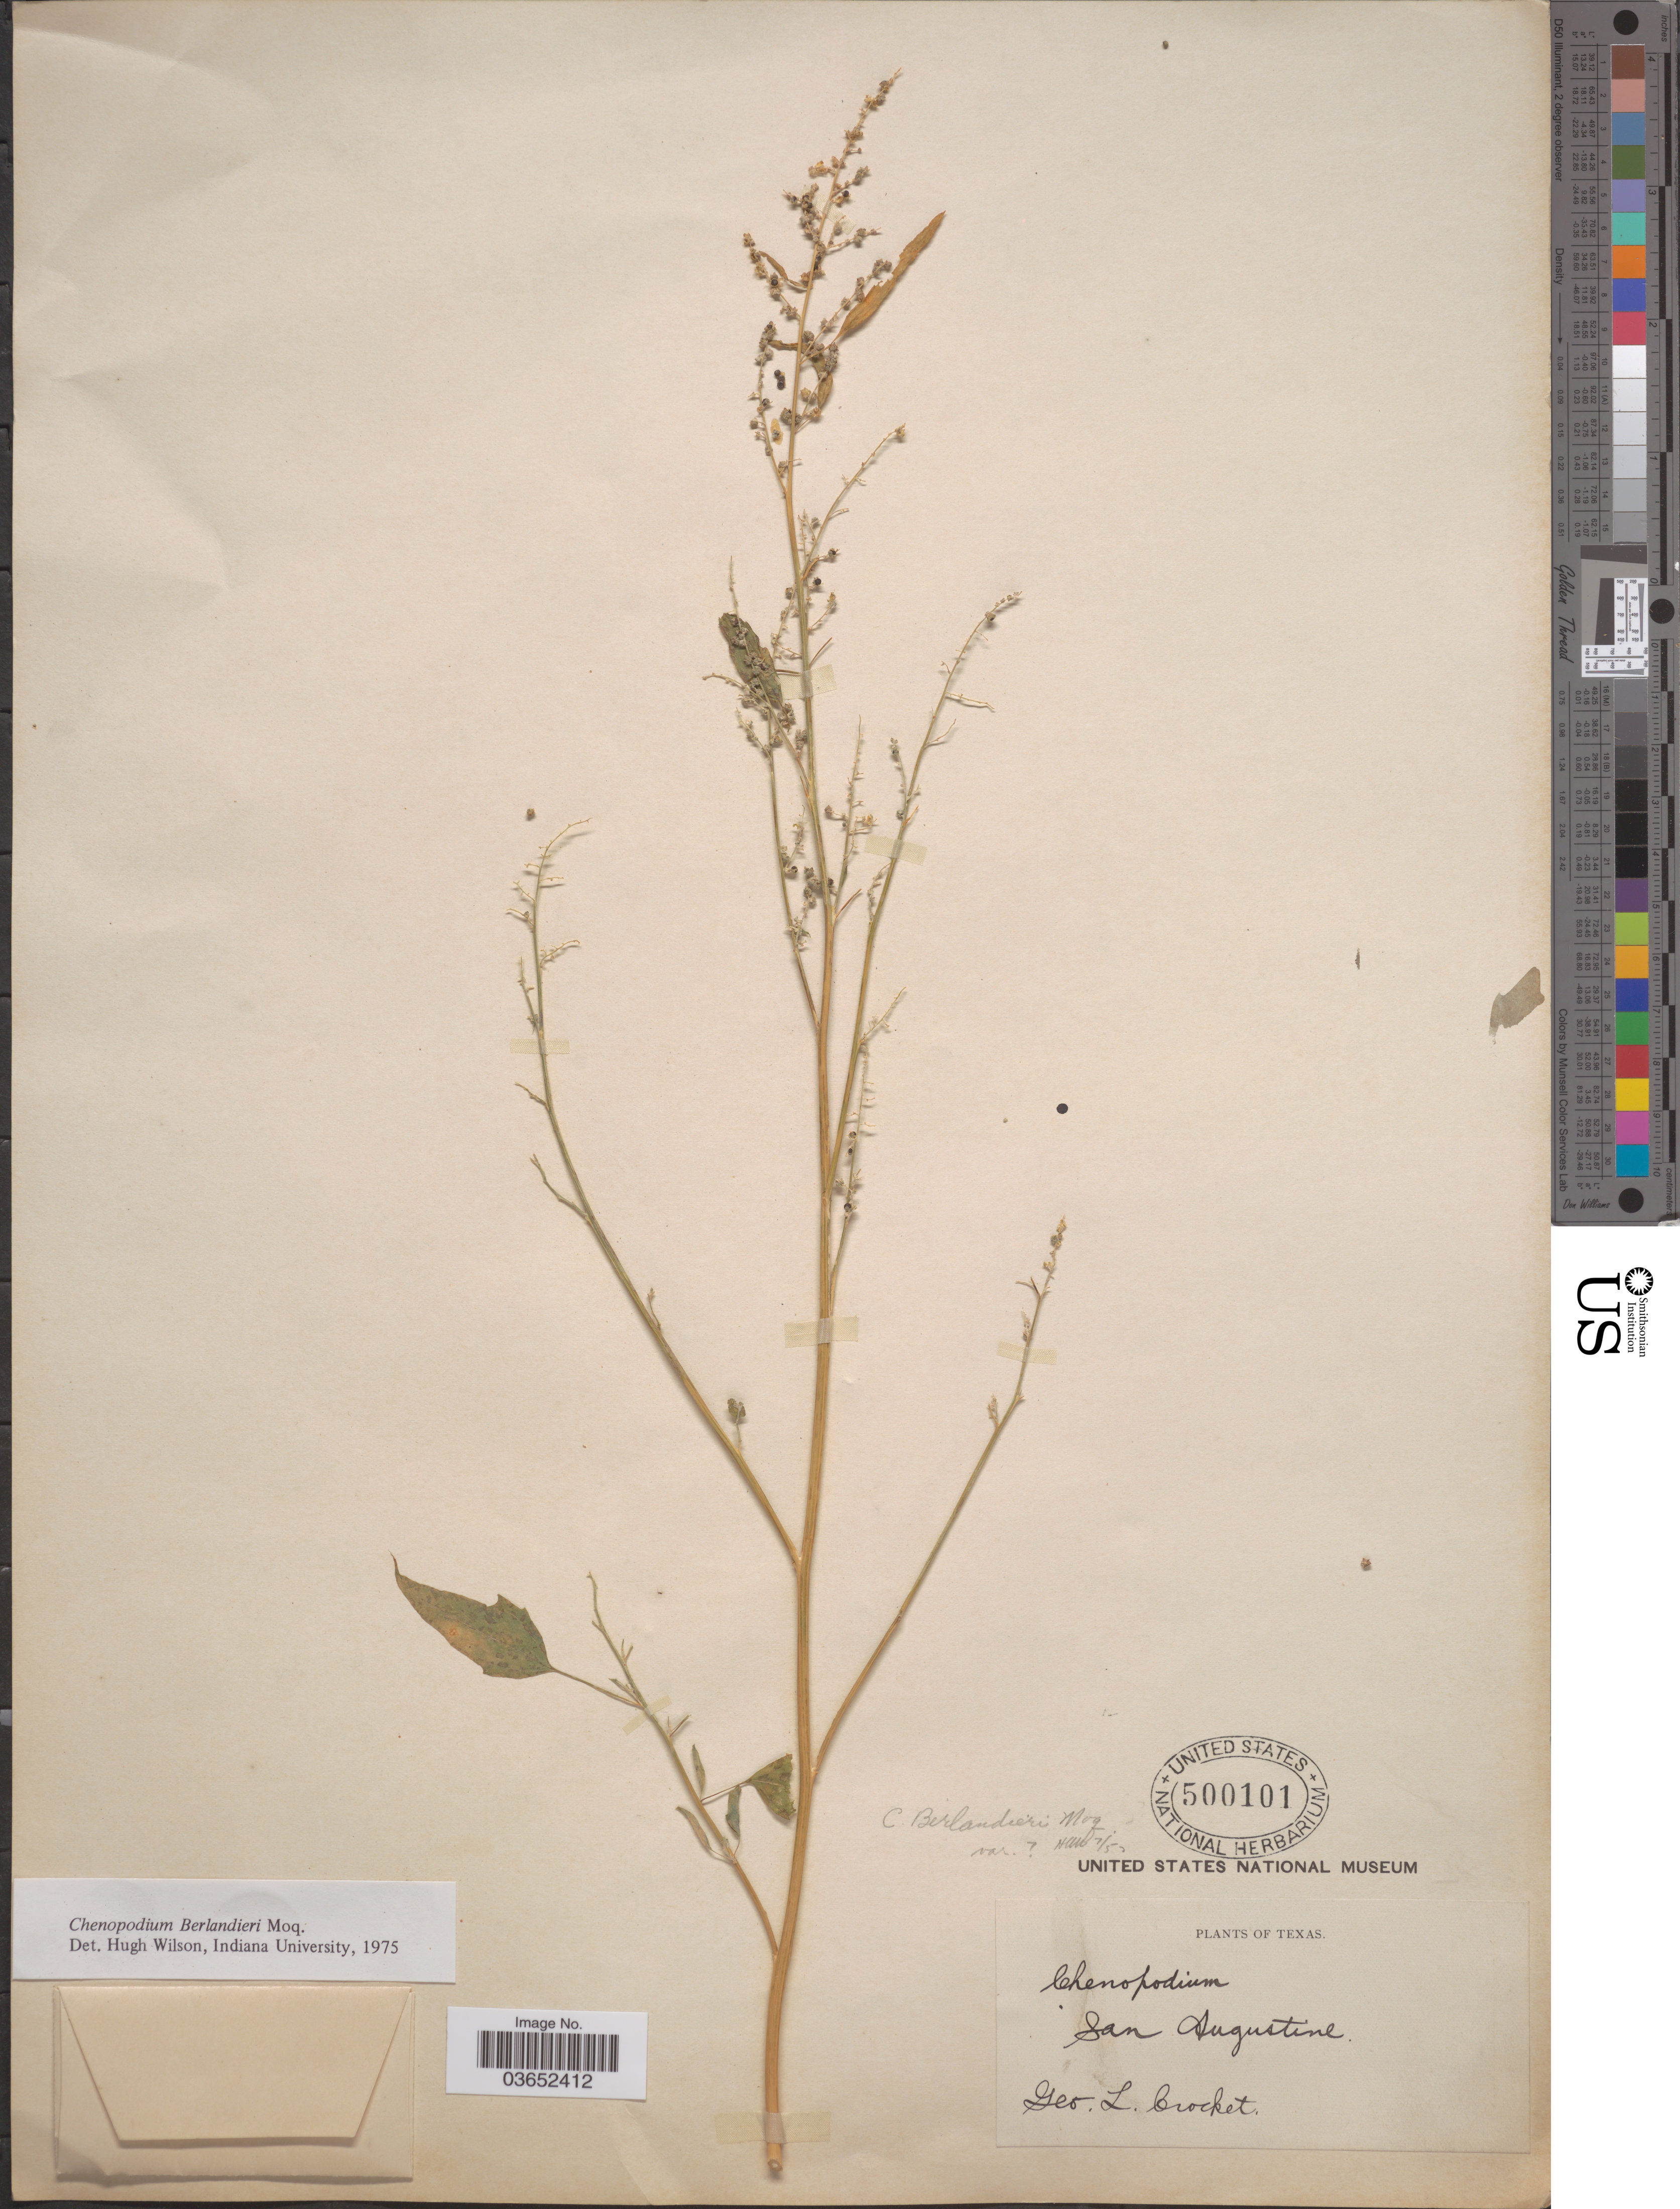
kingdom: Plantae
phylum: Tracheophyta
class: Magnoliopsida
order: Caryophyllales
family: Amaranthaceae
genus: Chenopodium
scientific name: Chenopodium berlandieri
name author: Moq.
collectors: G. Crocket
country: United States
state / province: Texas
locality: San Augustine.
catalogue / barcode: US 500101